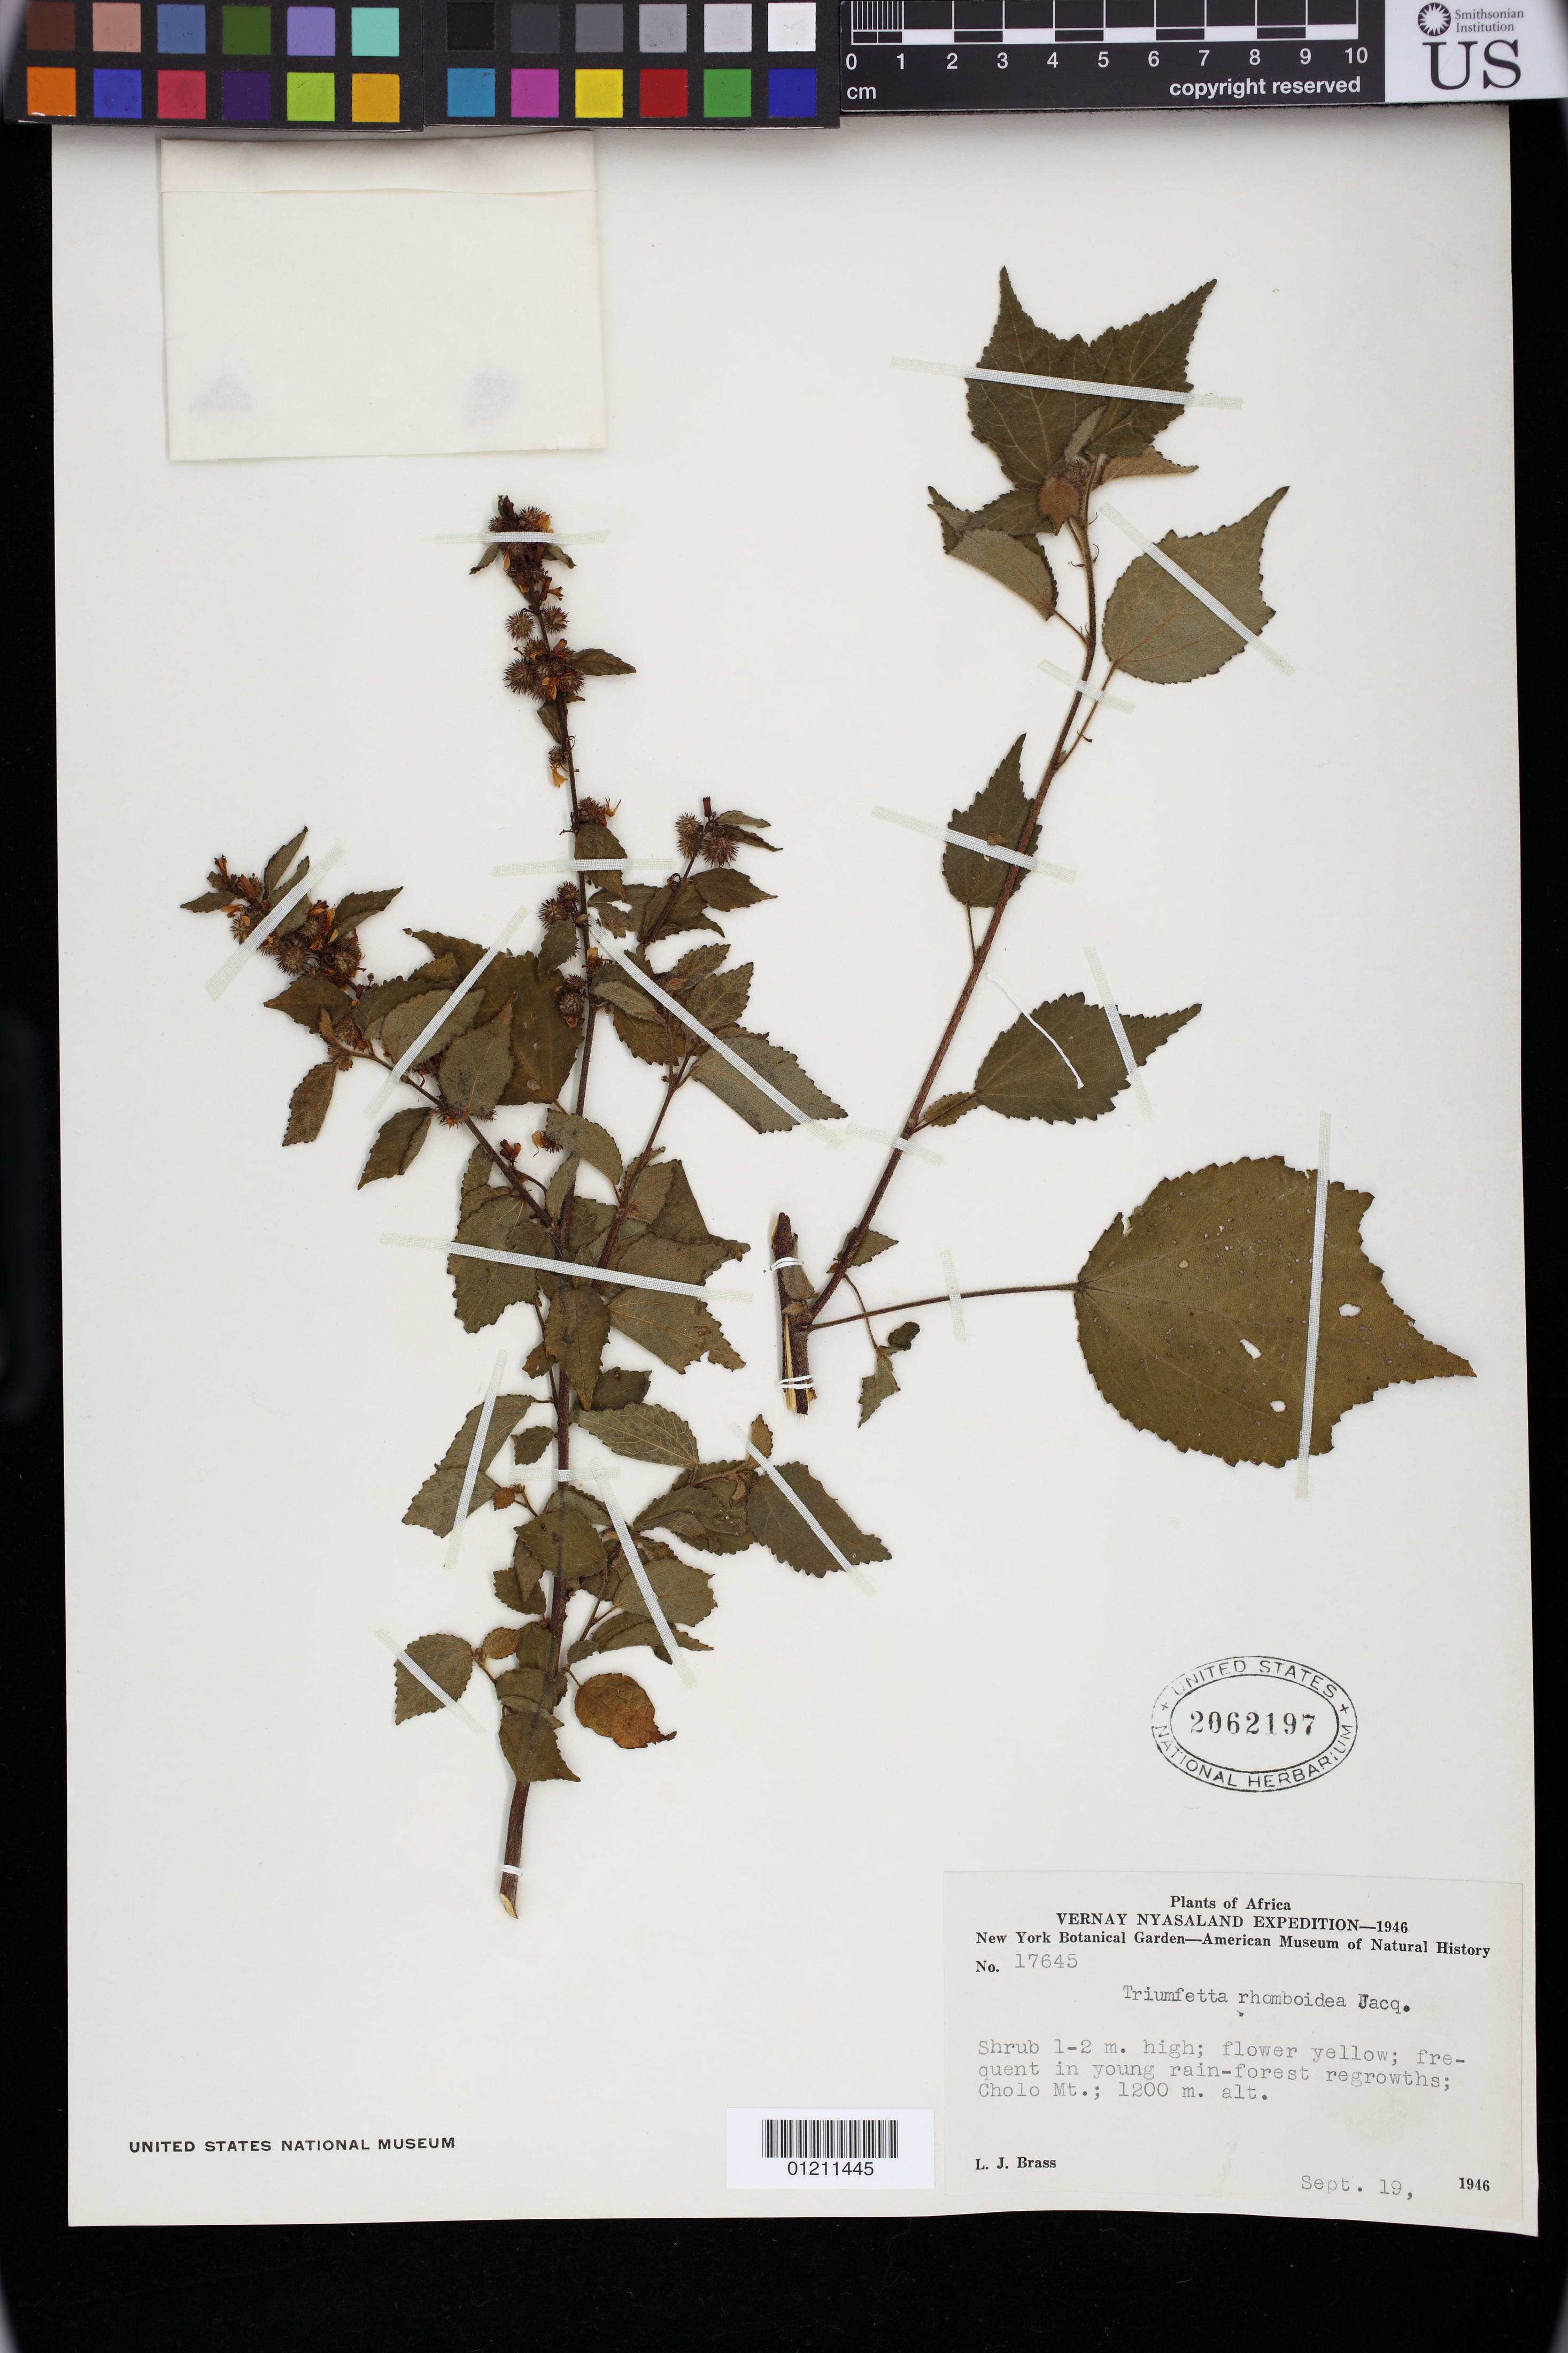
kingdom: Plantae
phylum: Tracheophyta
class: Magnoliopsida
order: Malvales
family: Malvaceae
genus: Triumfetta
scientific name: Triumfetta rhomboidea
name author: Jacq.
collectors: L. J. Brass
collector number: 17645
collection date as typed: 19 Sep 1946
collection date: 1946-09-19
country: Malawi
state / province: Southern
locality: Vernay Nyasaland, Cholo Mt.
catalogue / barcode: US 2062197